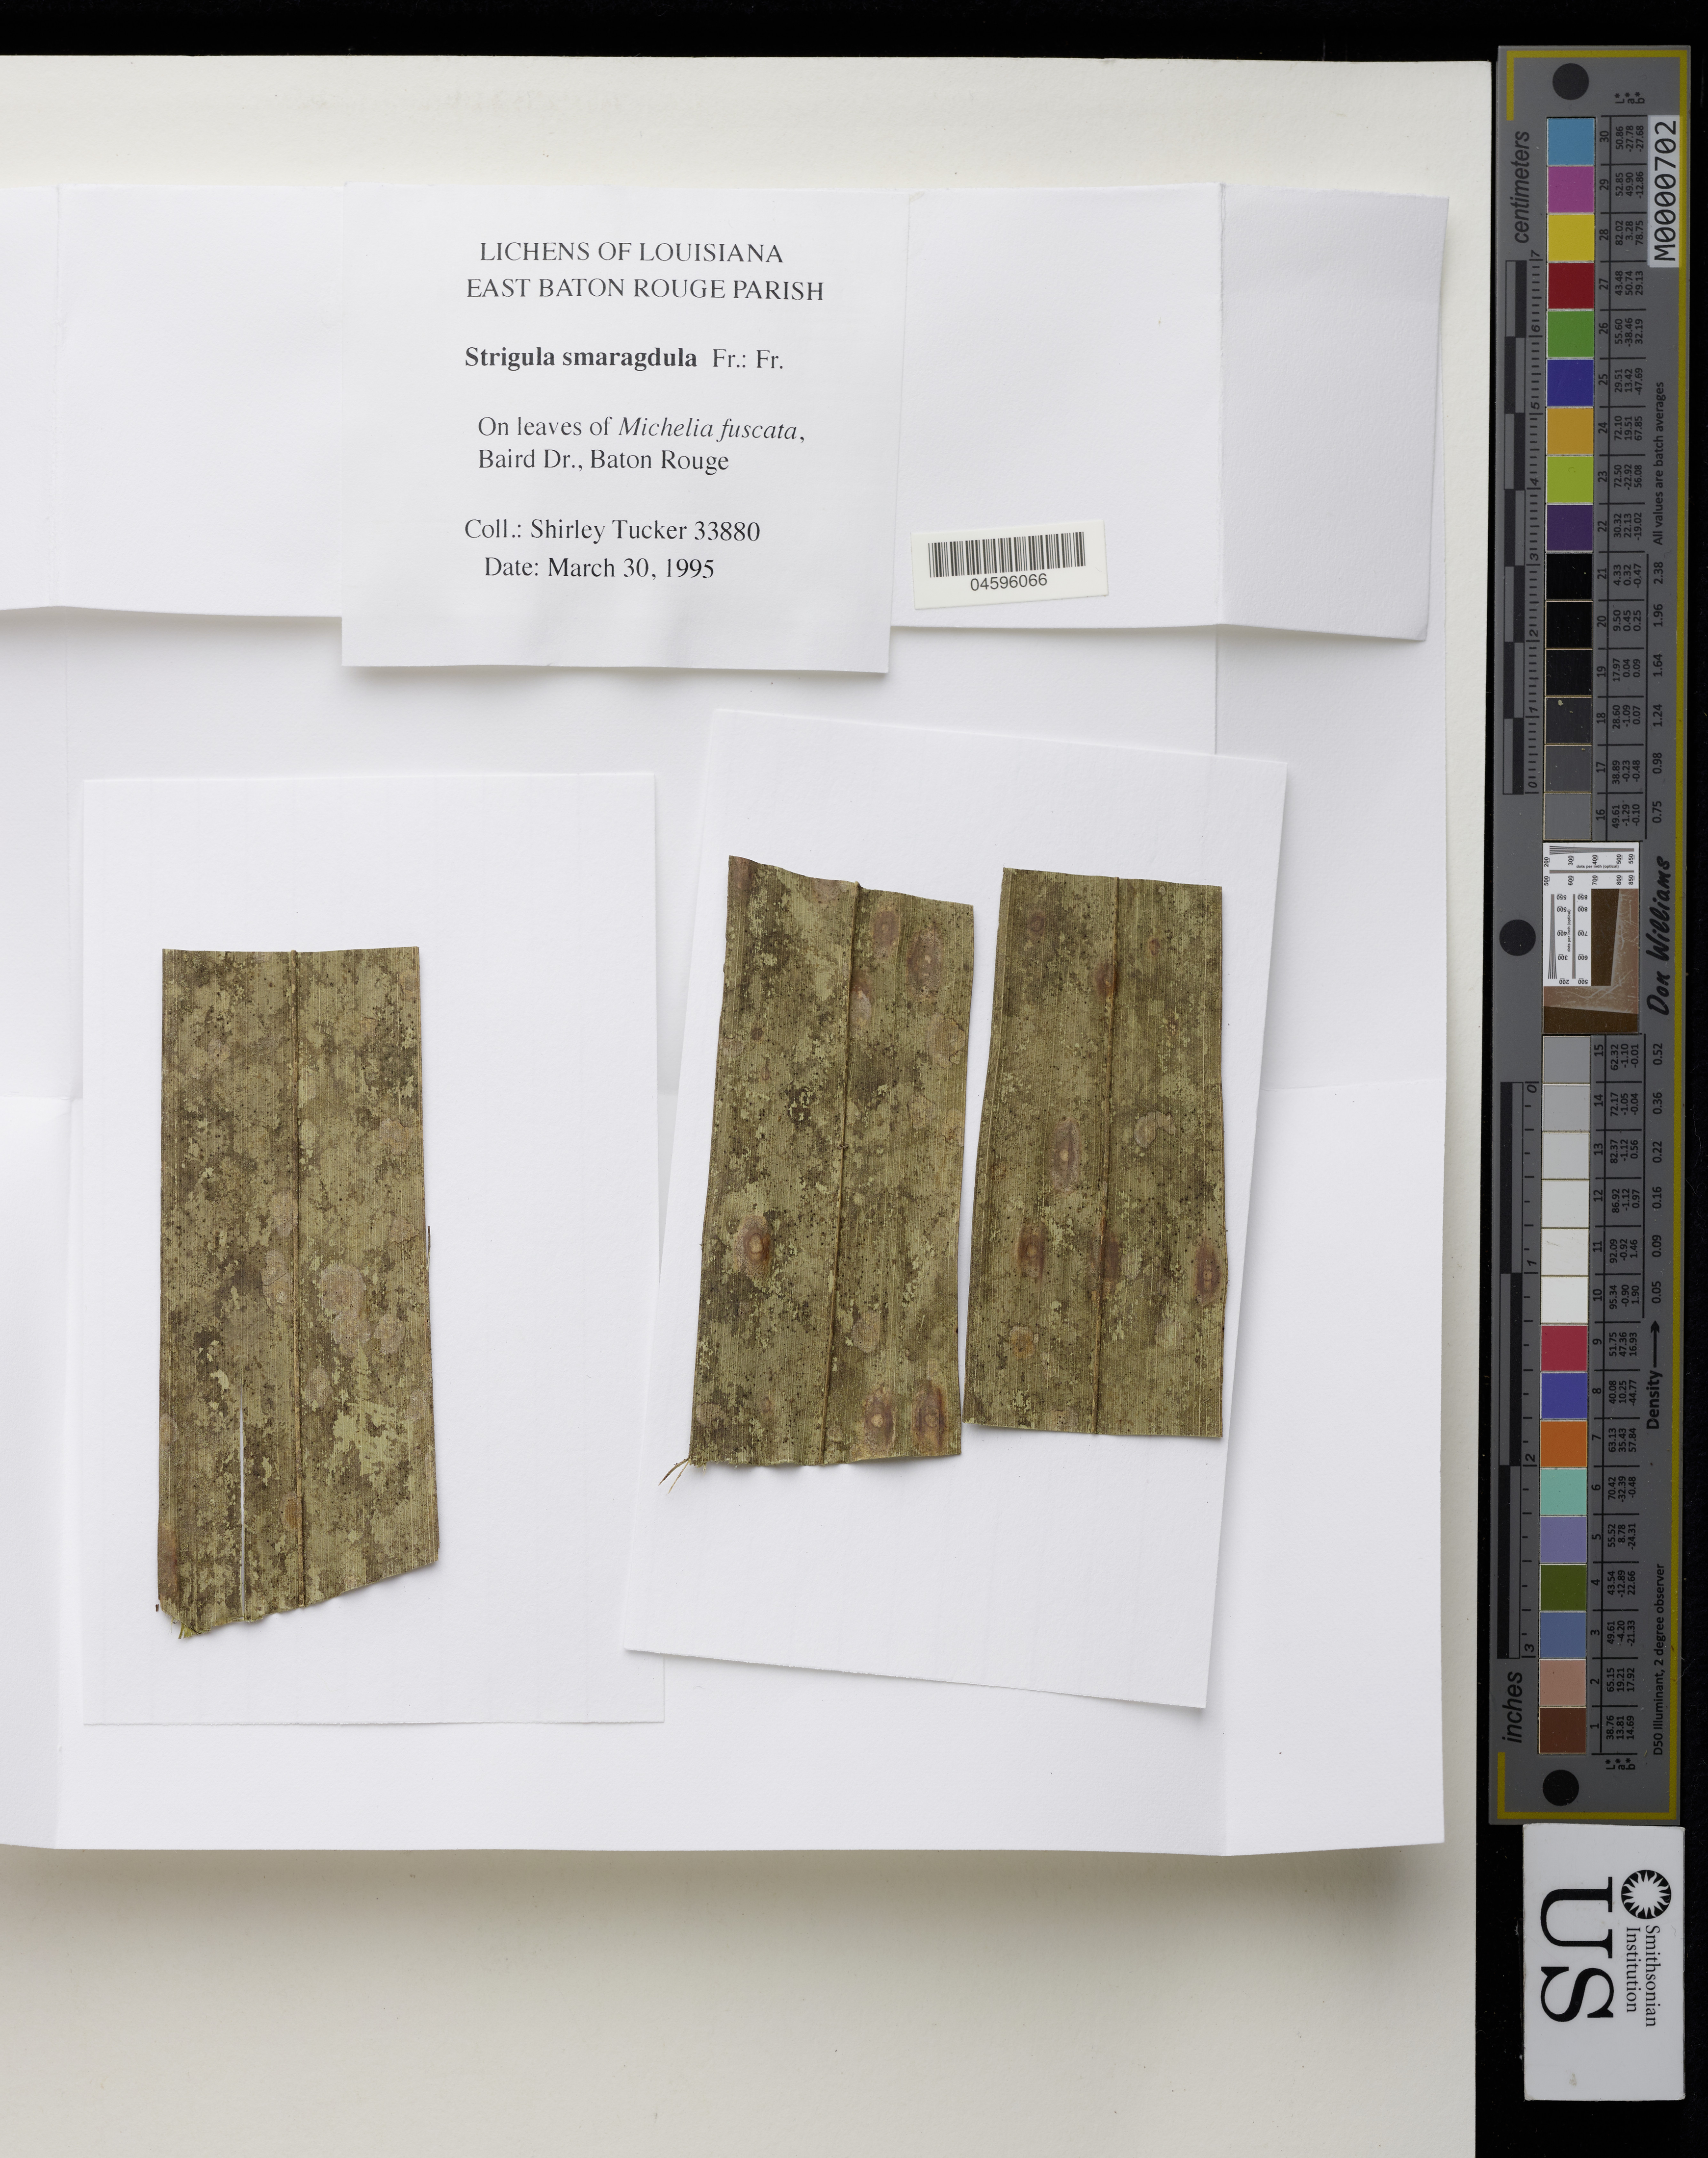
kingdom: Fungi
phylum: Ascomycota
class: Dothideomycetes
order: Strigulales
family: Strigulaceae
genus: Strigula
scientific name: Strigula smaragdula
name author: Fr.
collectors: S. Tucker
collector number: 33880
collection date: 1995-03-30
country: United States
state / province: Louisiana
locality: East Baton Rouge Parish.